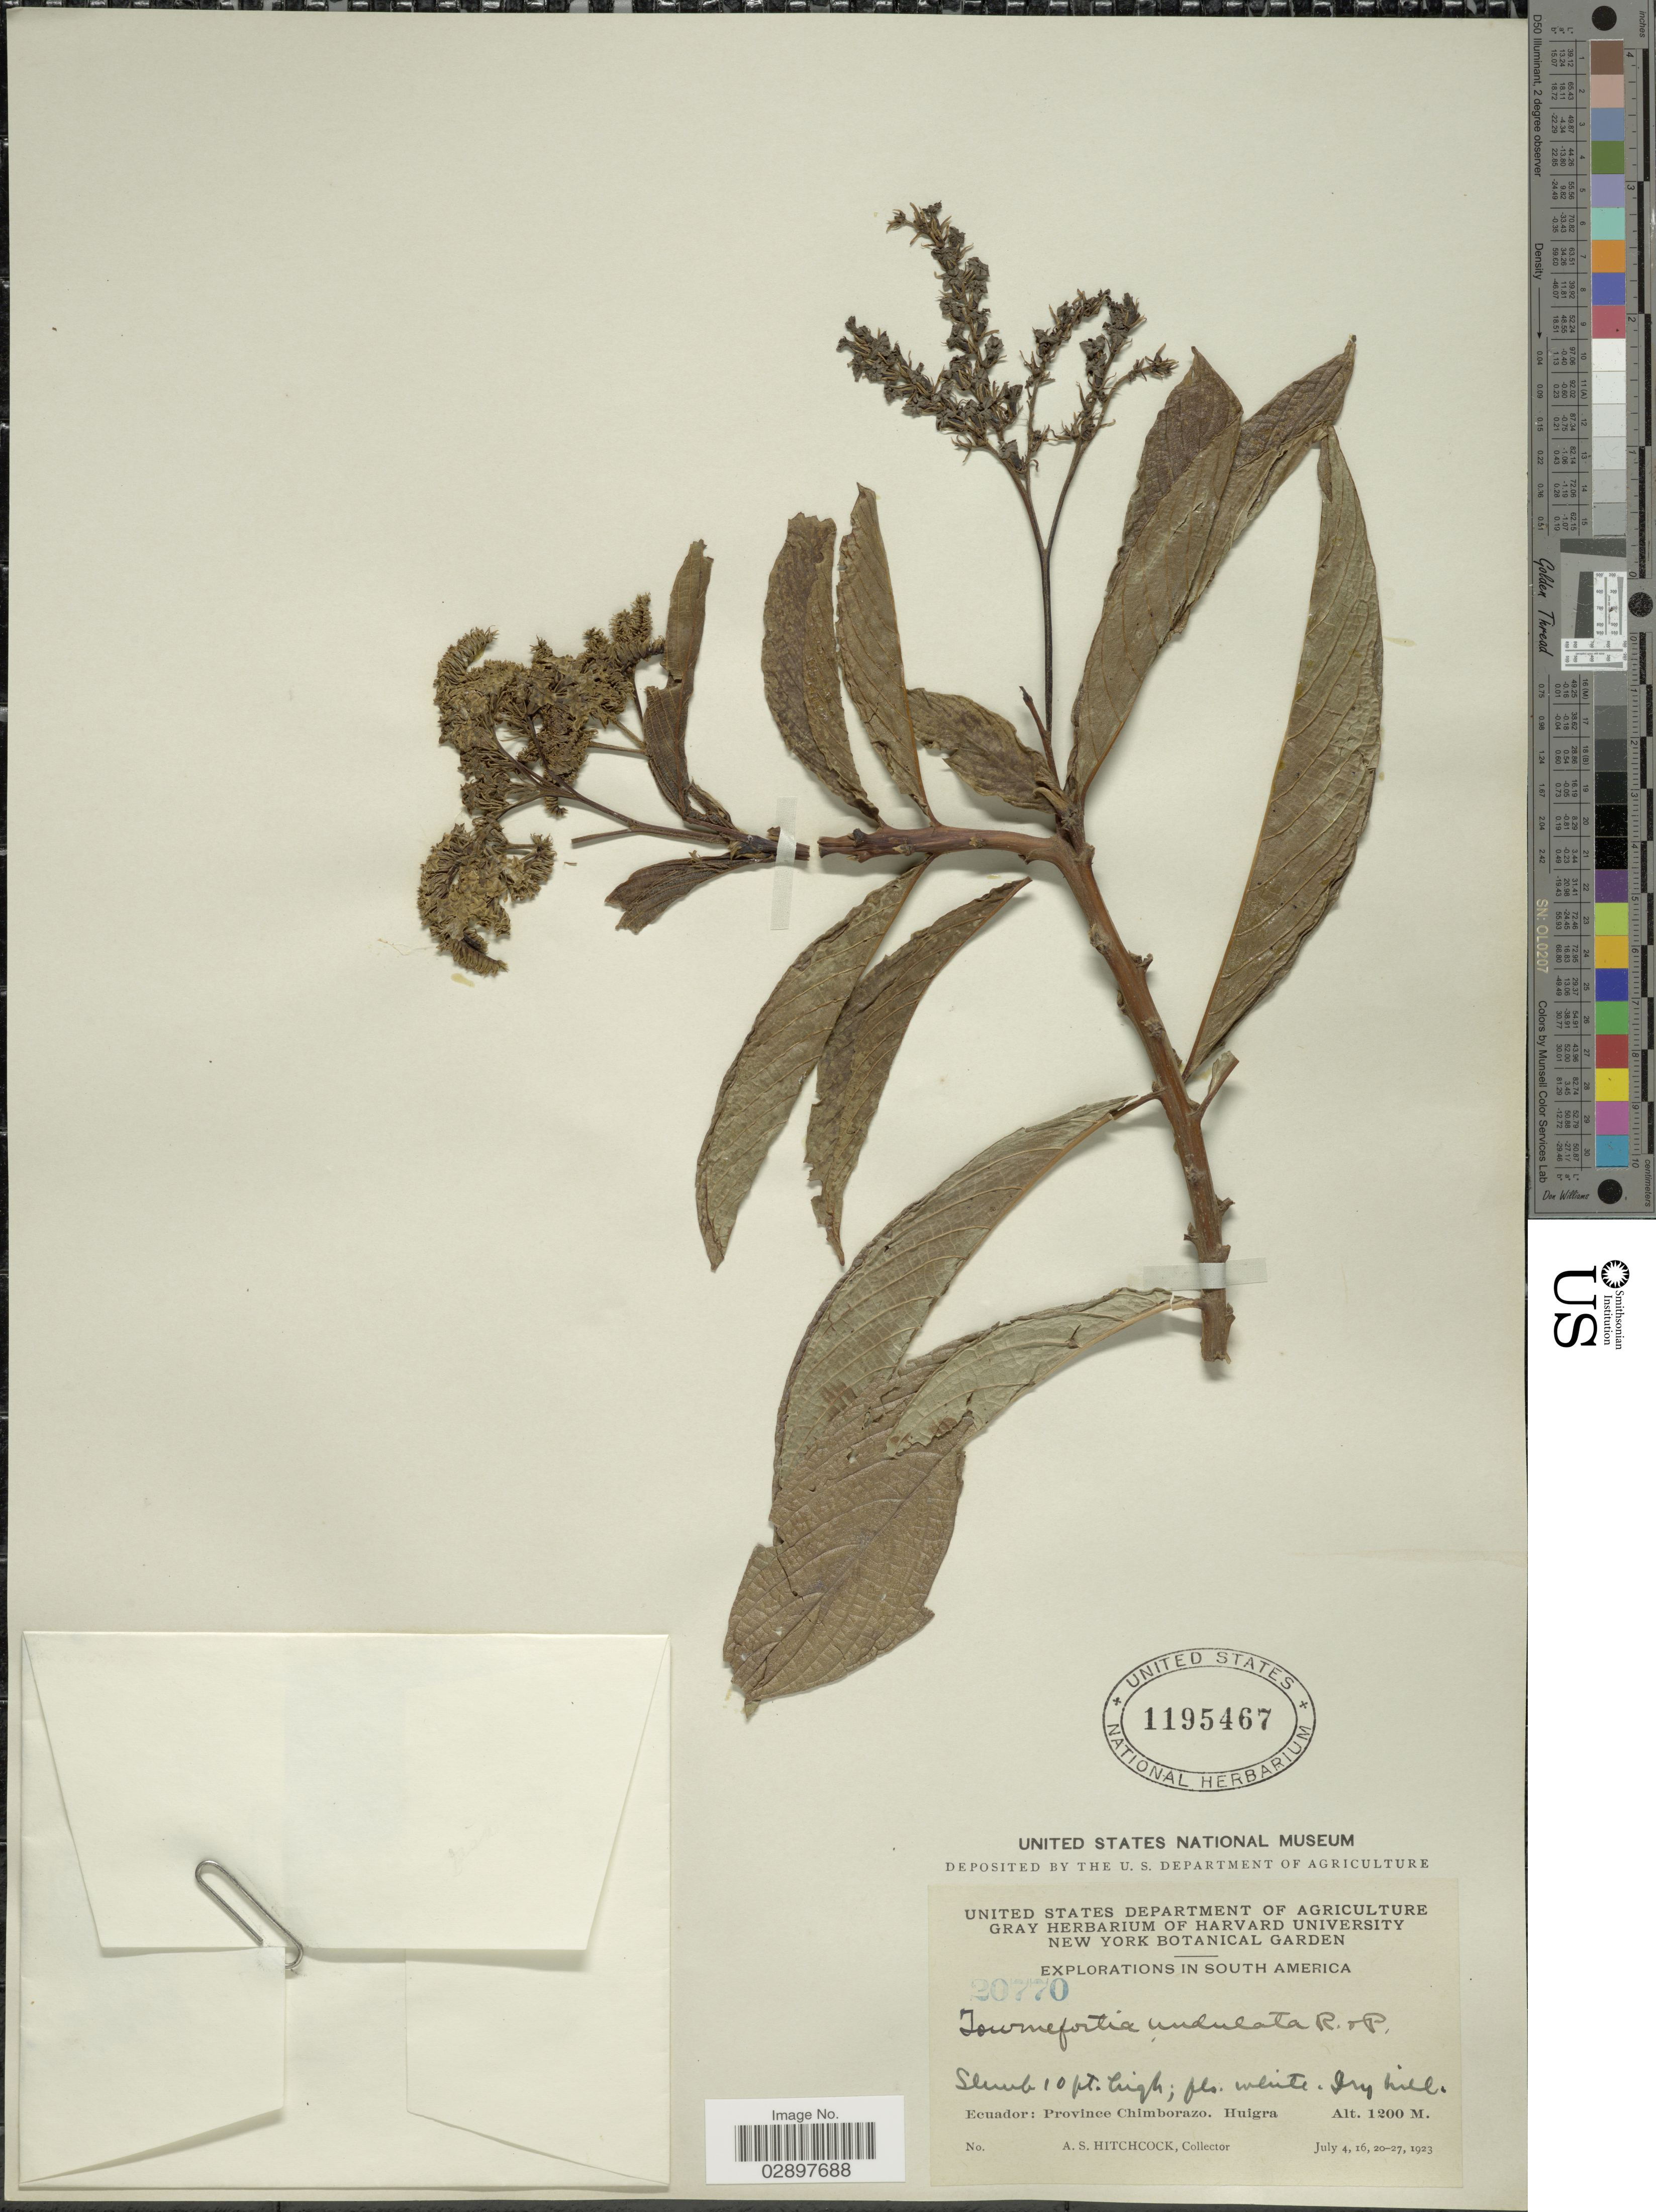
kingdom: Plantae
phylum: Tracheophyta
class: Magnoliopsida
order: Boraginales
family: Heliotropiaceae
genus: Tournefortia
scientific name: Tournefortia undulata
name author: Benth.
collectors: A. S. Hitchcock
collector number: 20770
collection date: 1923-07-04/1923-07-27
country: Ecuador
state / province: Chimborazo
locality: Province Chimborazo. Huigra.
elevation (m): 1200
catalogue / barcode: US 1195467